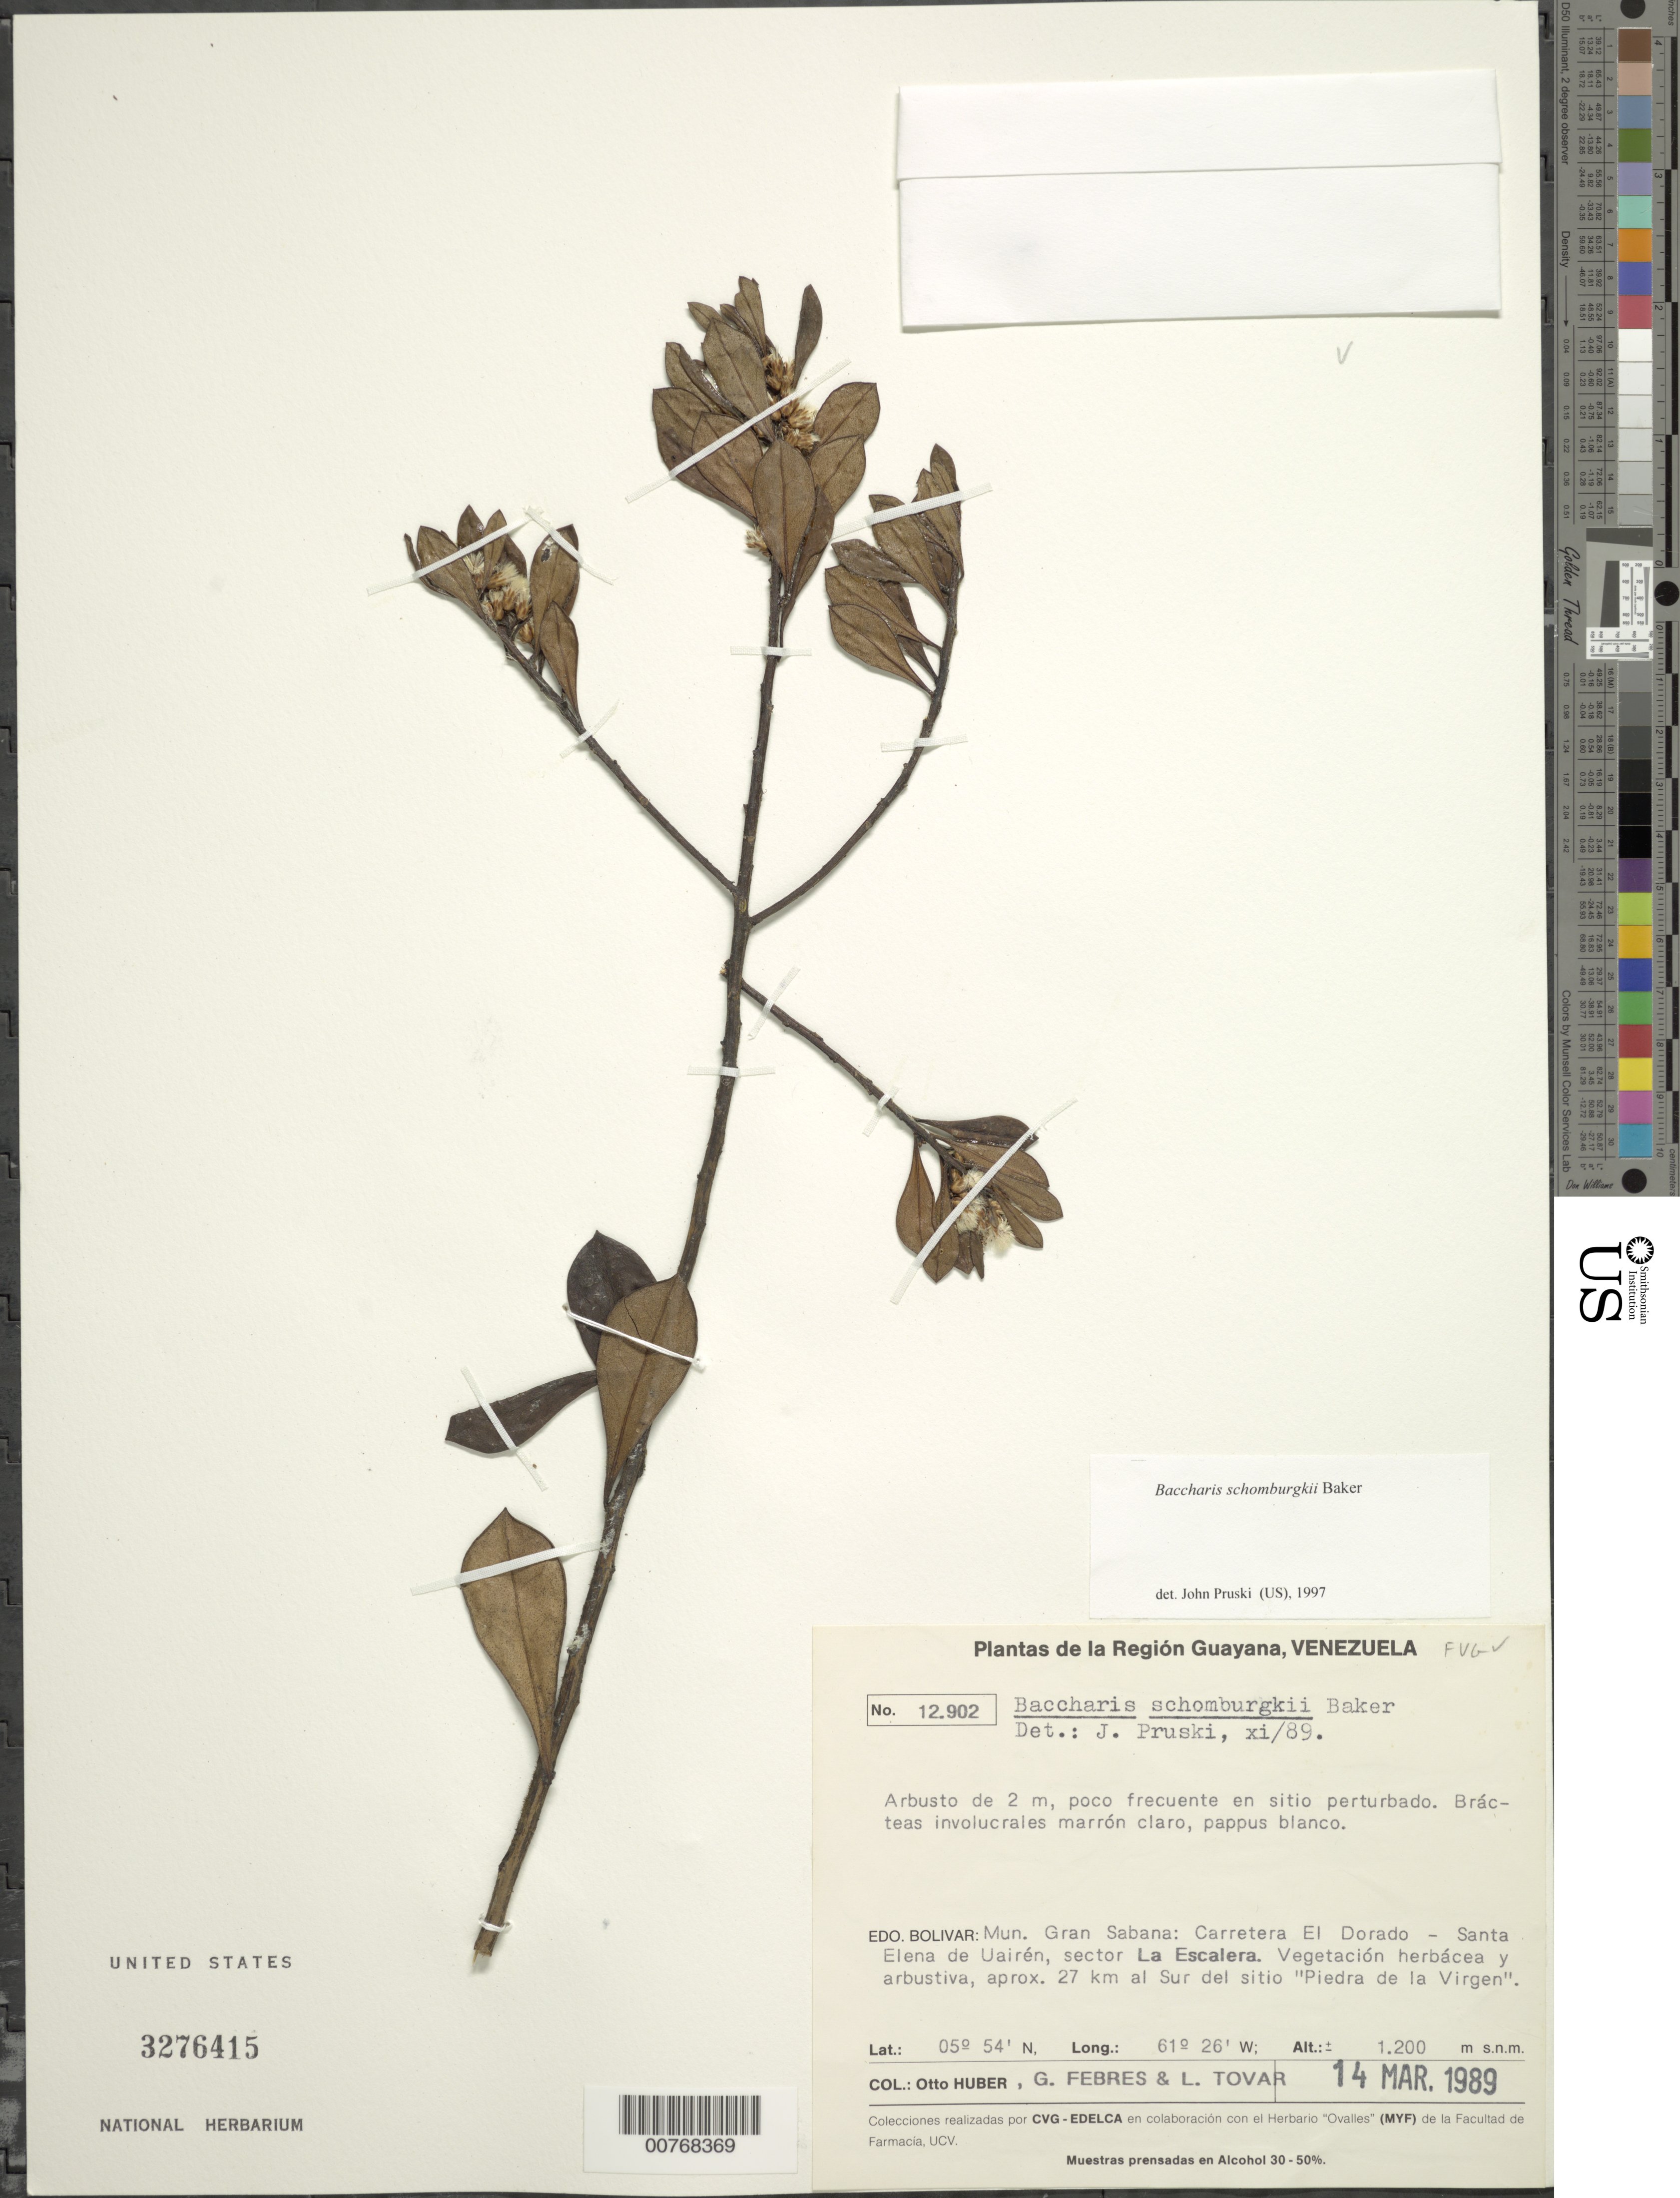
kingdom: Plantae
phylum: Tracheophyta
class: Magnoliopsida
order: Asterales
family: Asteraceae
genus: Baccharis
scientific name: Baccharis schomburgkii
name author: Baker in Mart.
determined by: Pruski, J. F.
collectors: O. Huber, G. Febres & L. Tovar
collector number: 12902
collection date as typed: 14-Mar-89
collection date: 1989-03-14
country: Venezuela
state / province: Bolívar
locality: Mun. Gran Sabana, carretera El Dorado - Santa Elena de Uairen, sector La Escalera. 27 km al Sur del sitio "Piedra de la Virgen."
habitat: Vegetación herbacea y arbustiva, sitio perturbado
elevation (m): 1200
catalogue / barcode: US 3276415